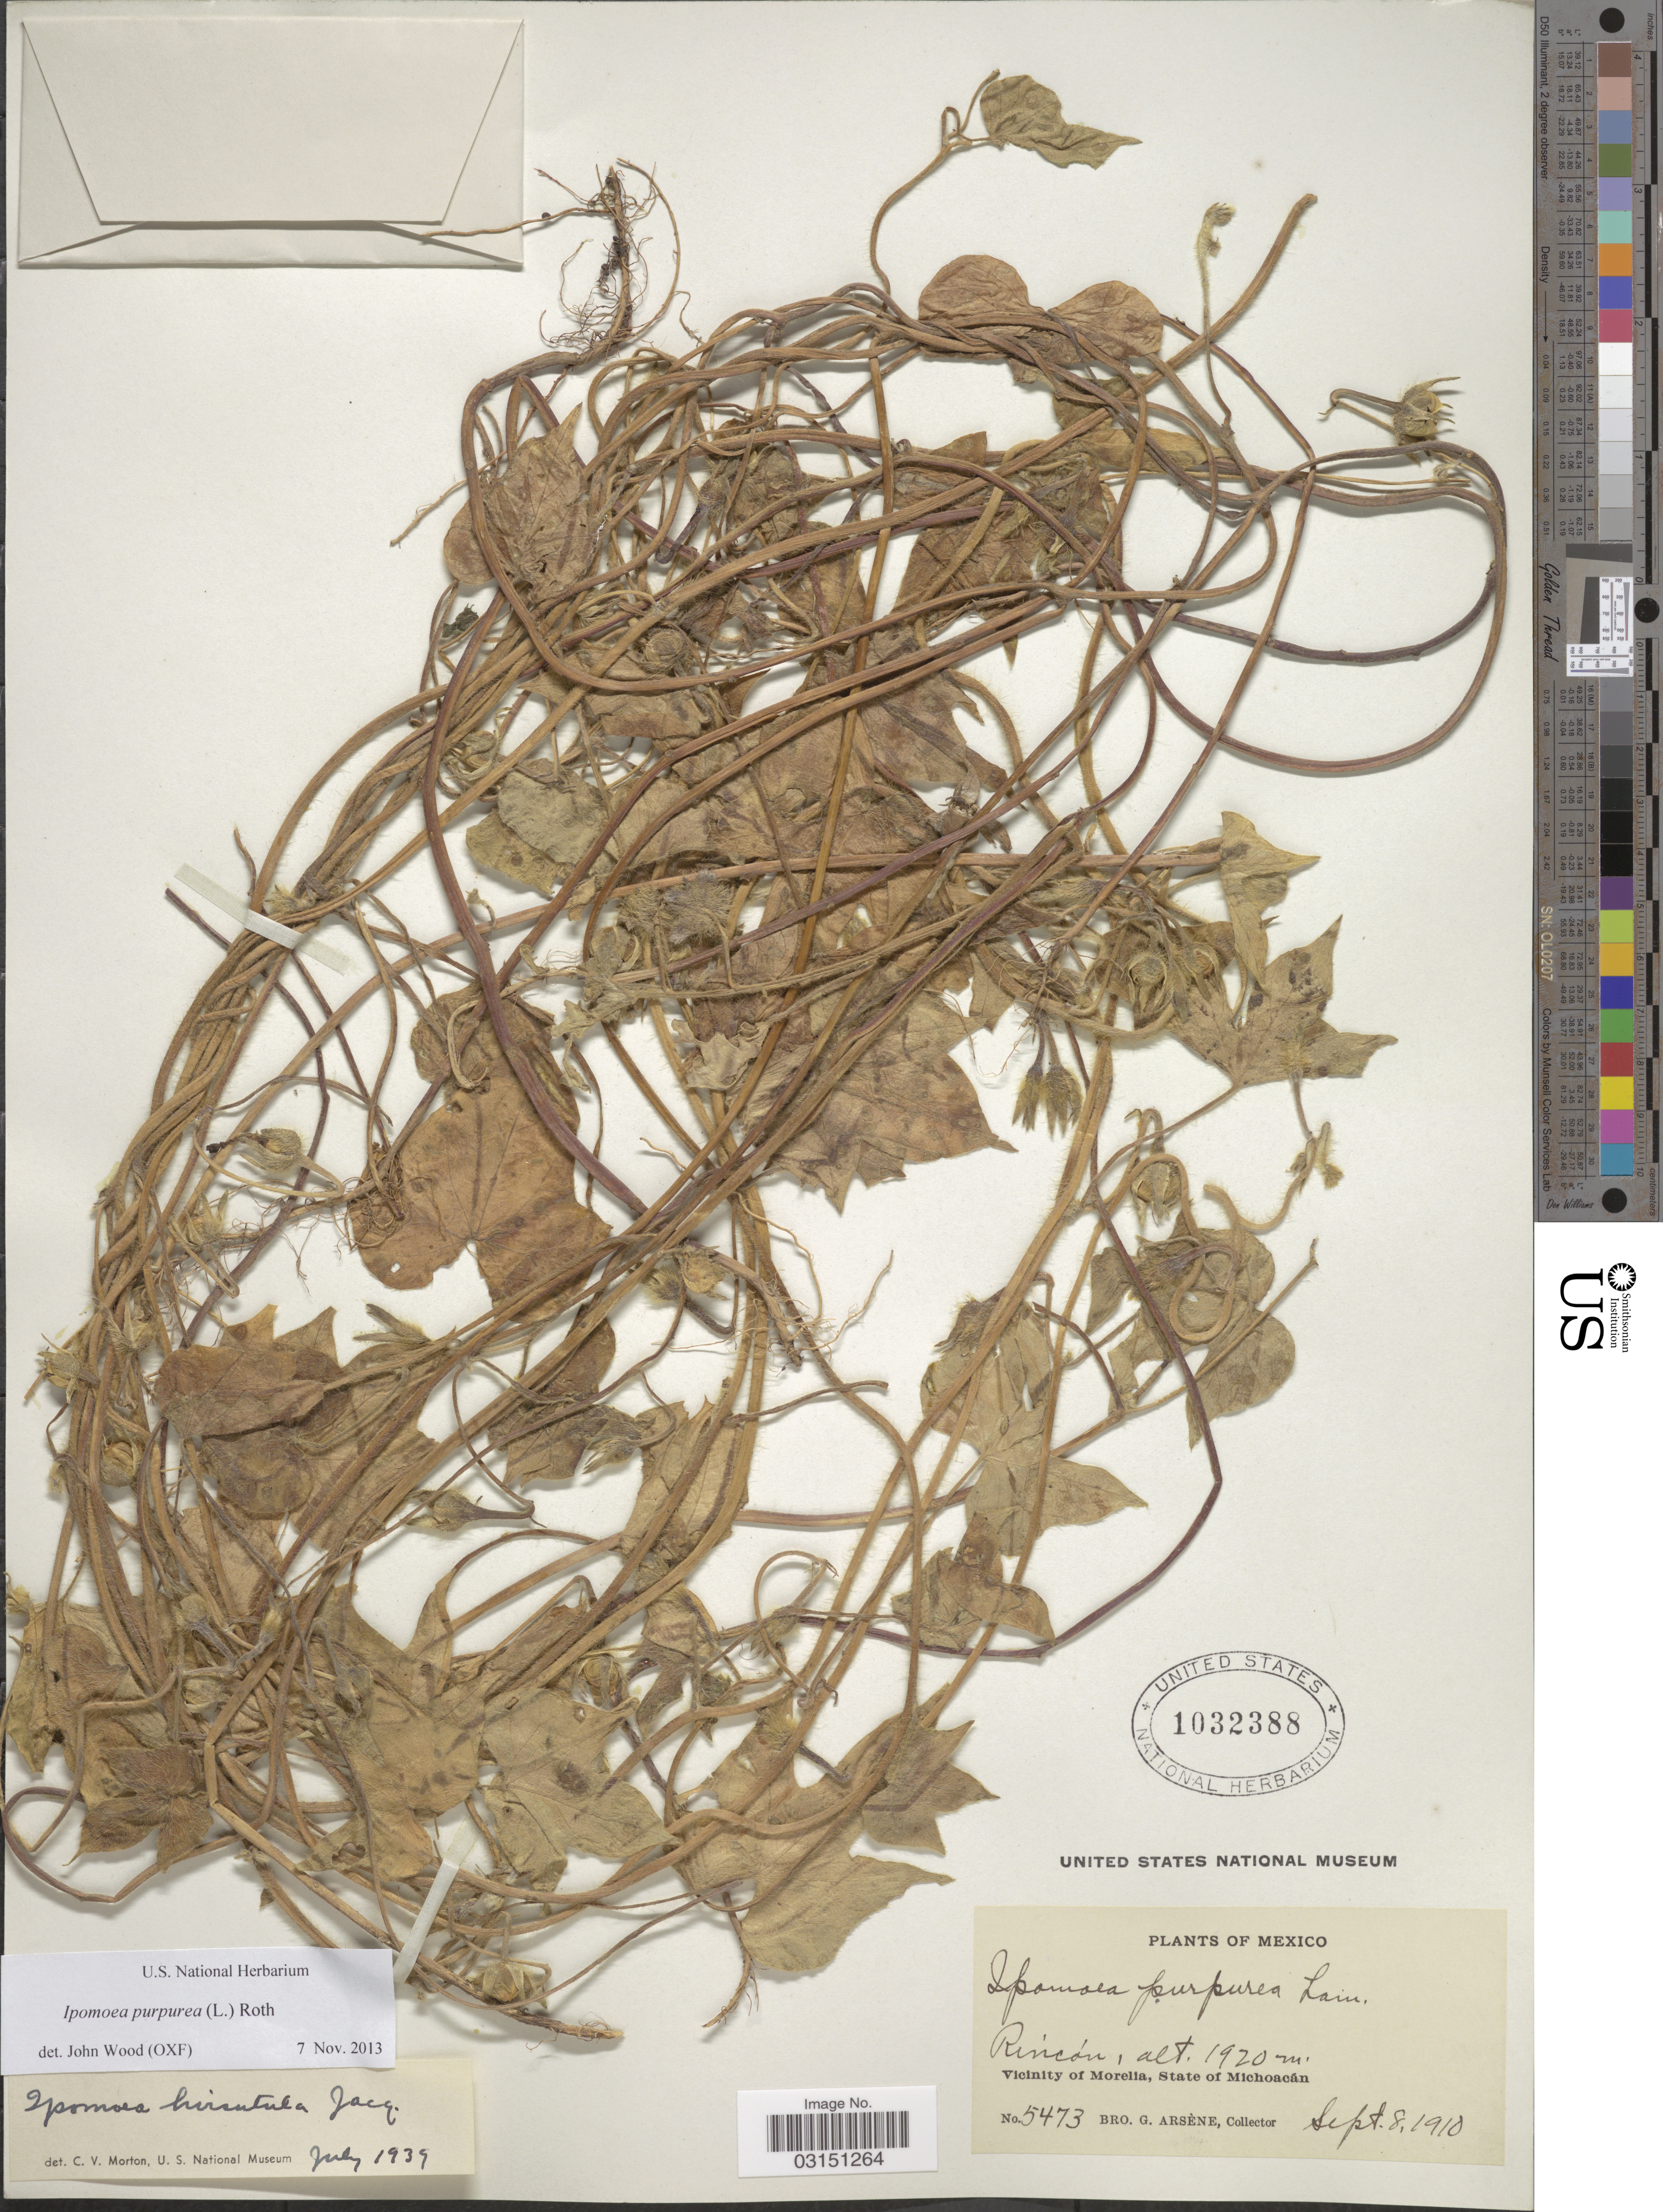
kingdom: Plantae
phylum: Tracheophyta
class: Magnoliopsida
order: Solanales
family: Convolvulaceae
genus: Ipomoea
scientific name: Ipomoea purpurea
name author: (L.) Roth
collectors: Bro. G. Arsène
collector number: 5473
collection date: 1910-09-08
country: Mexico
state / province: Michoacán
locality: Rincón, Vicinity of Morelia.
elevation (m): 1920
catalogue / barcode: US 1032388